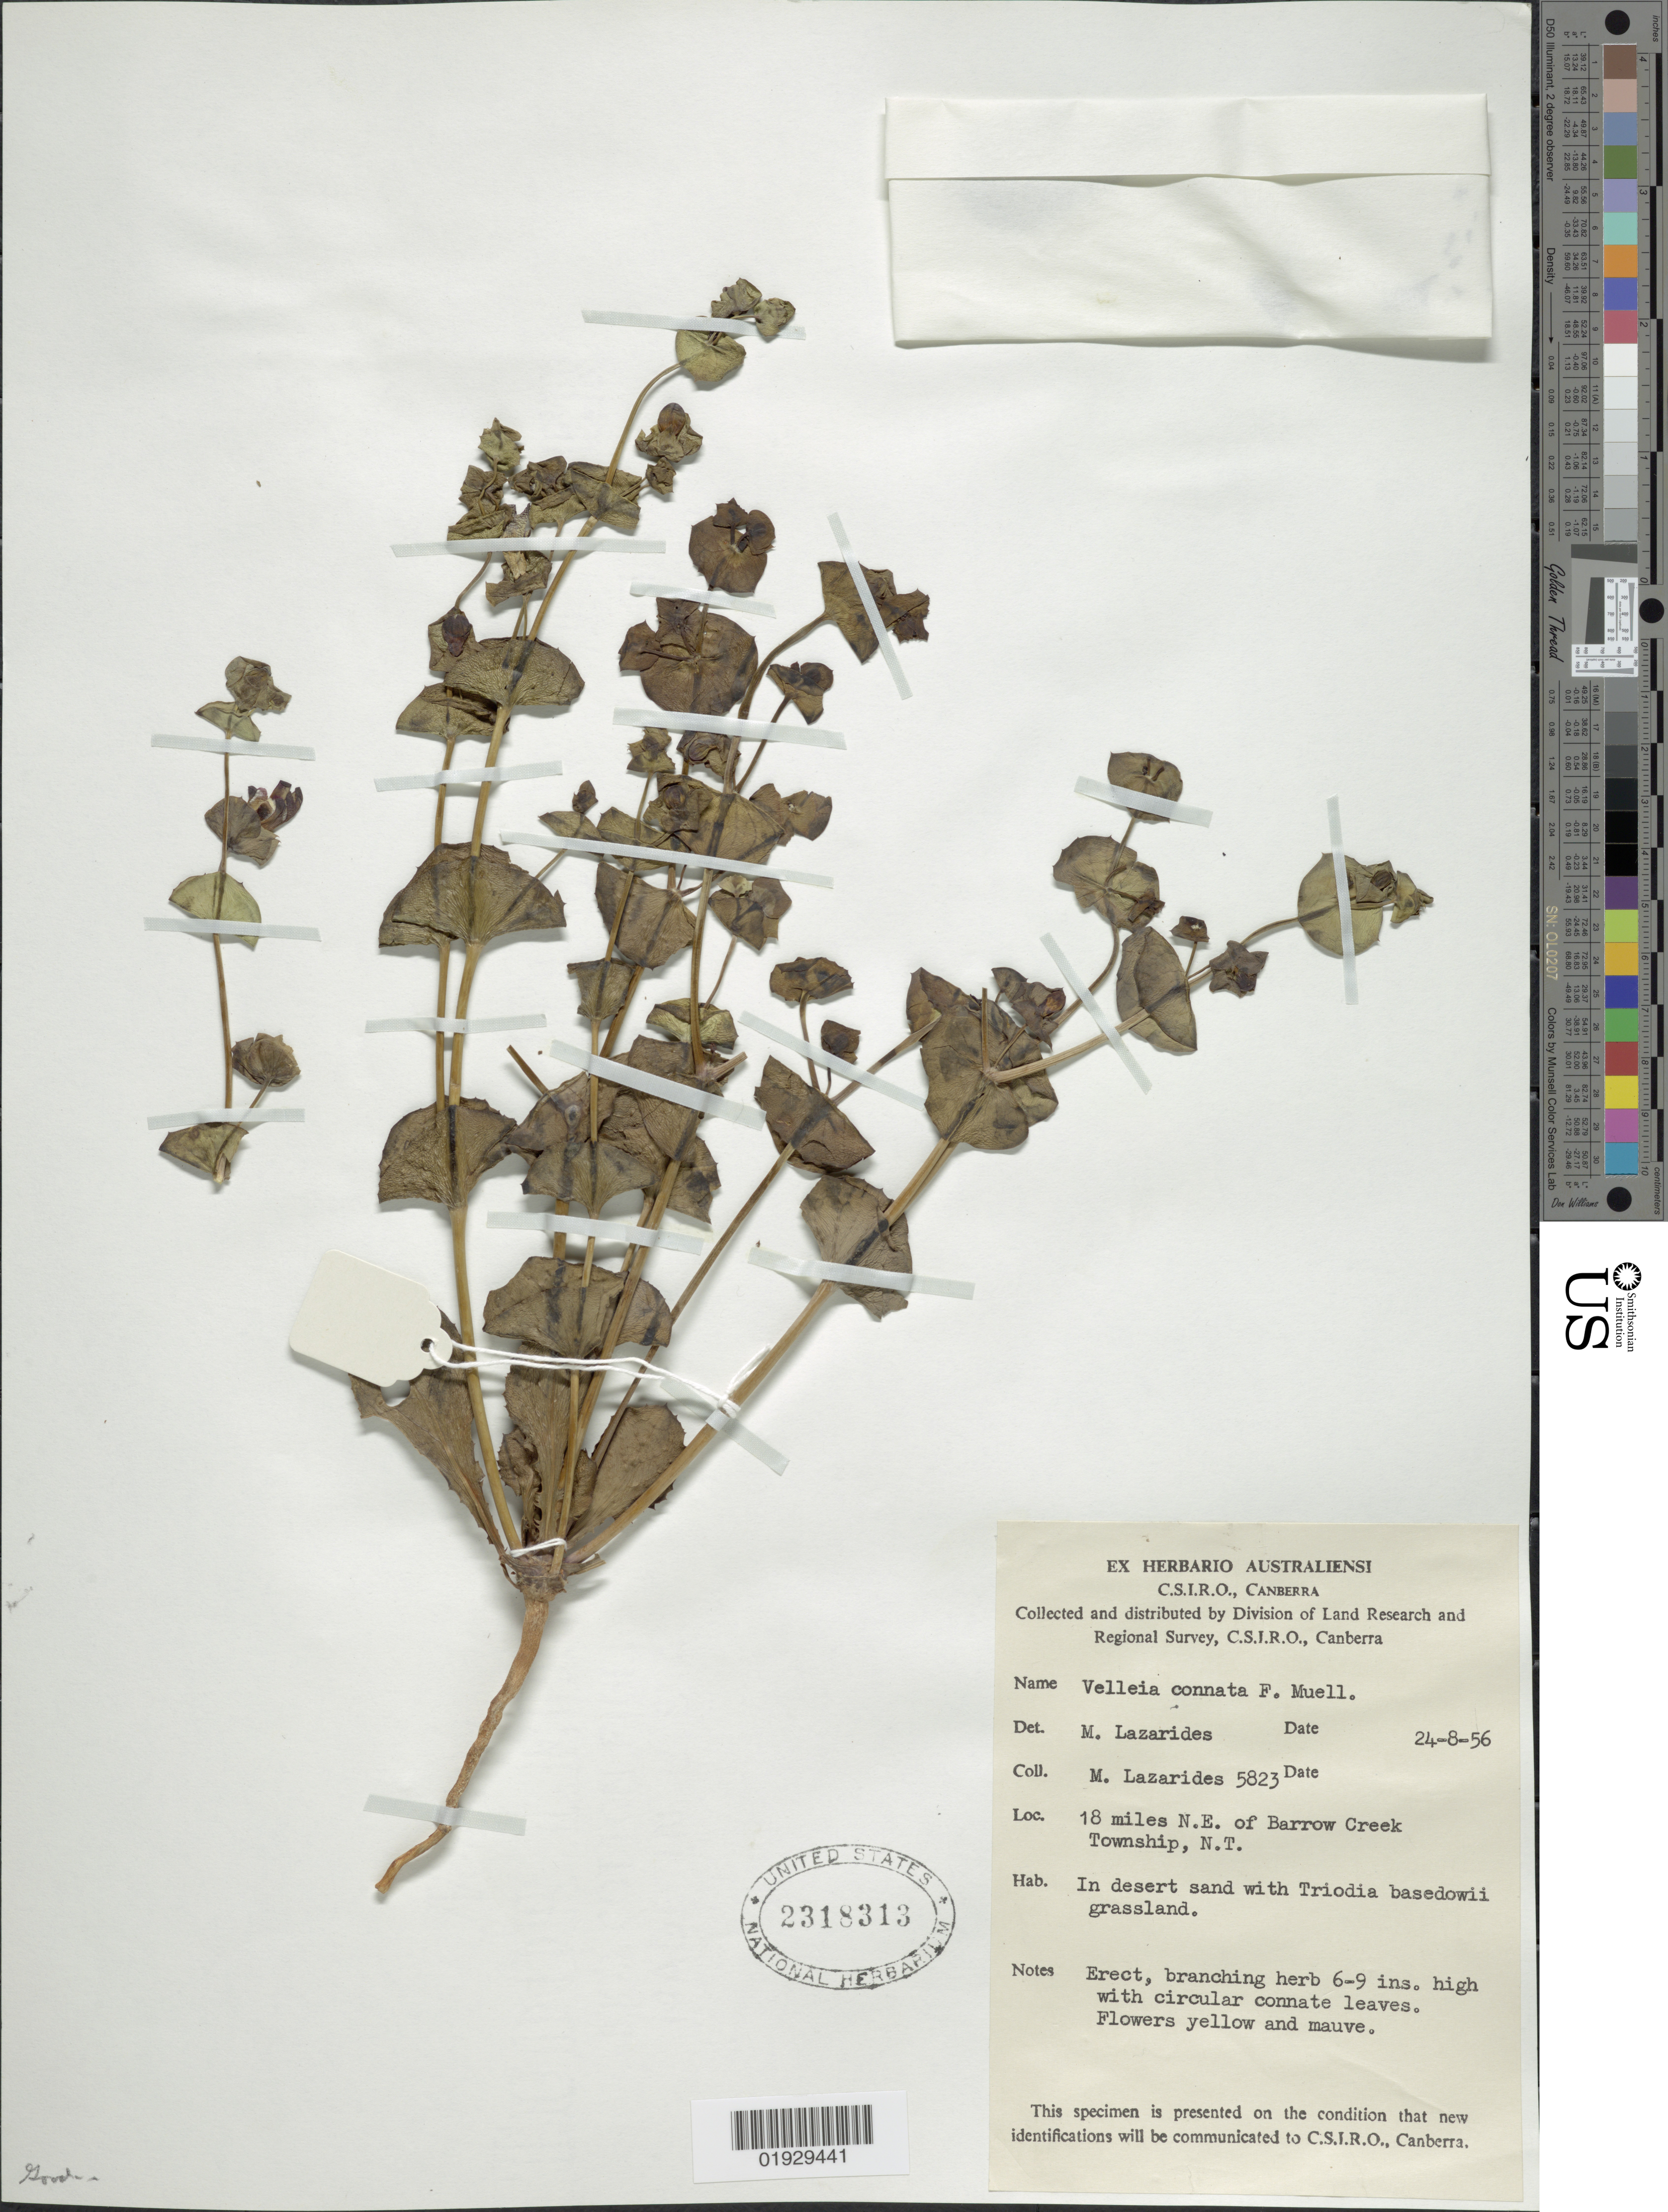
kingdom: Plantae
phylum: Tracheophyta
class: Magnoliopsida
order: Asterales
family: Goodeniaceae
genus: Velleia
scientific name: Velleia connata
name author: F. Muell.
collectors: M. Lazarides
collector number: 5823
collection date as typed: Transcribed d/m/y: 24/8/56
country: Australia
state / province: Northern Territory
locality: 18 miles N.E. of Barrow Creek Township, N.T.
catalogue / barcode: US 2318313